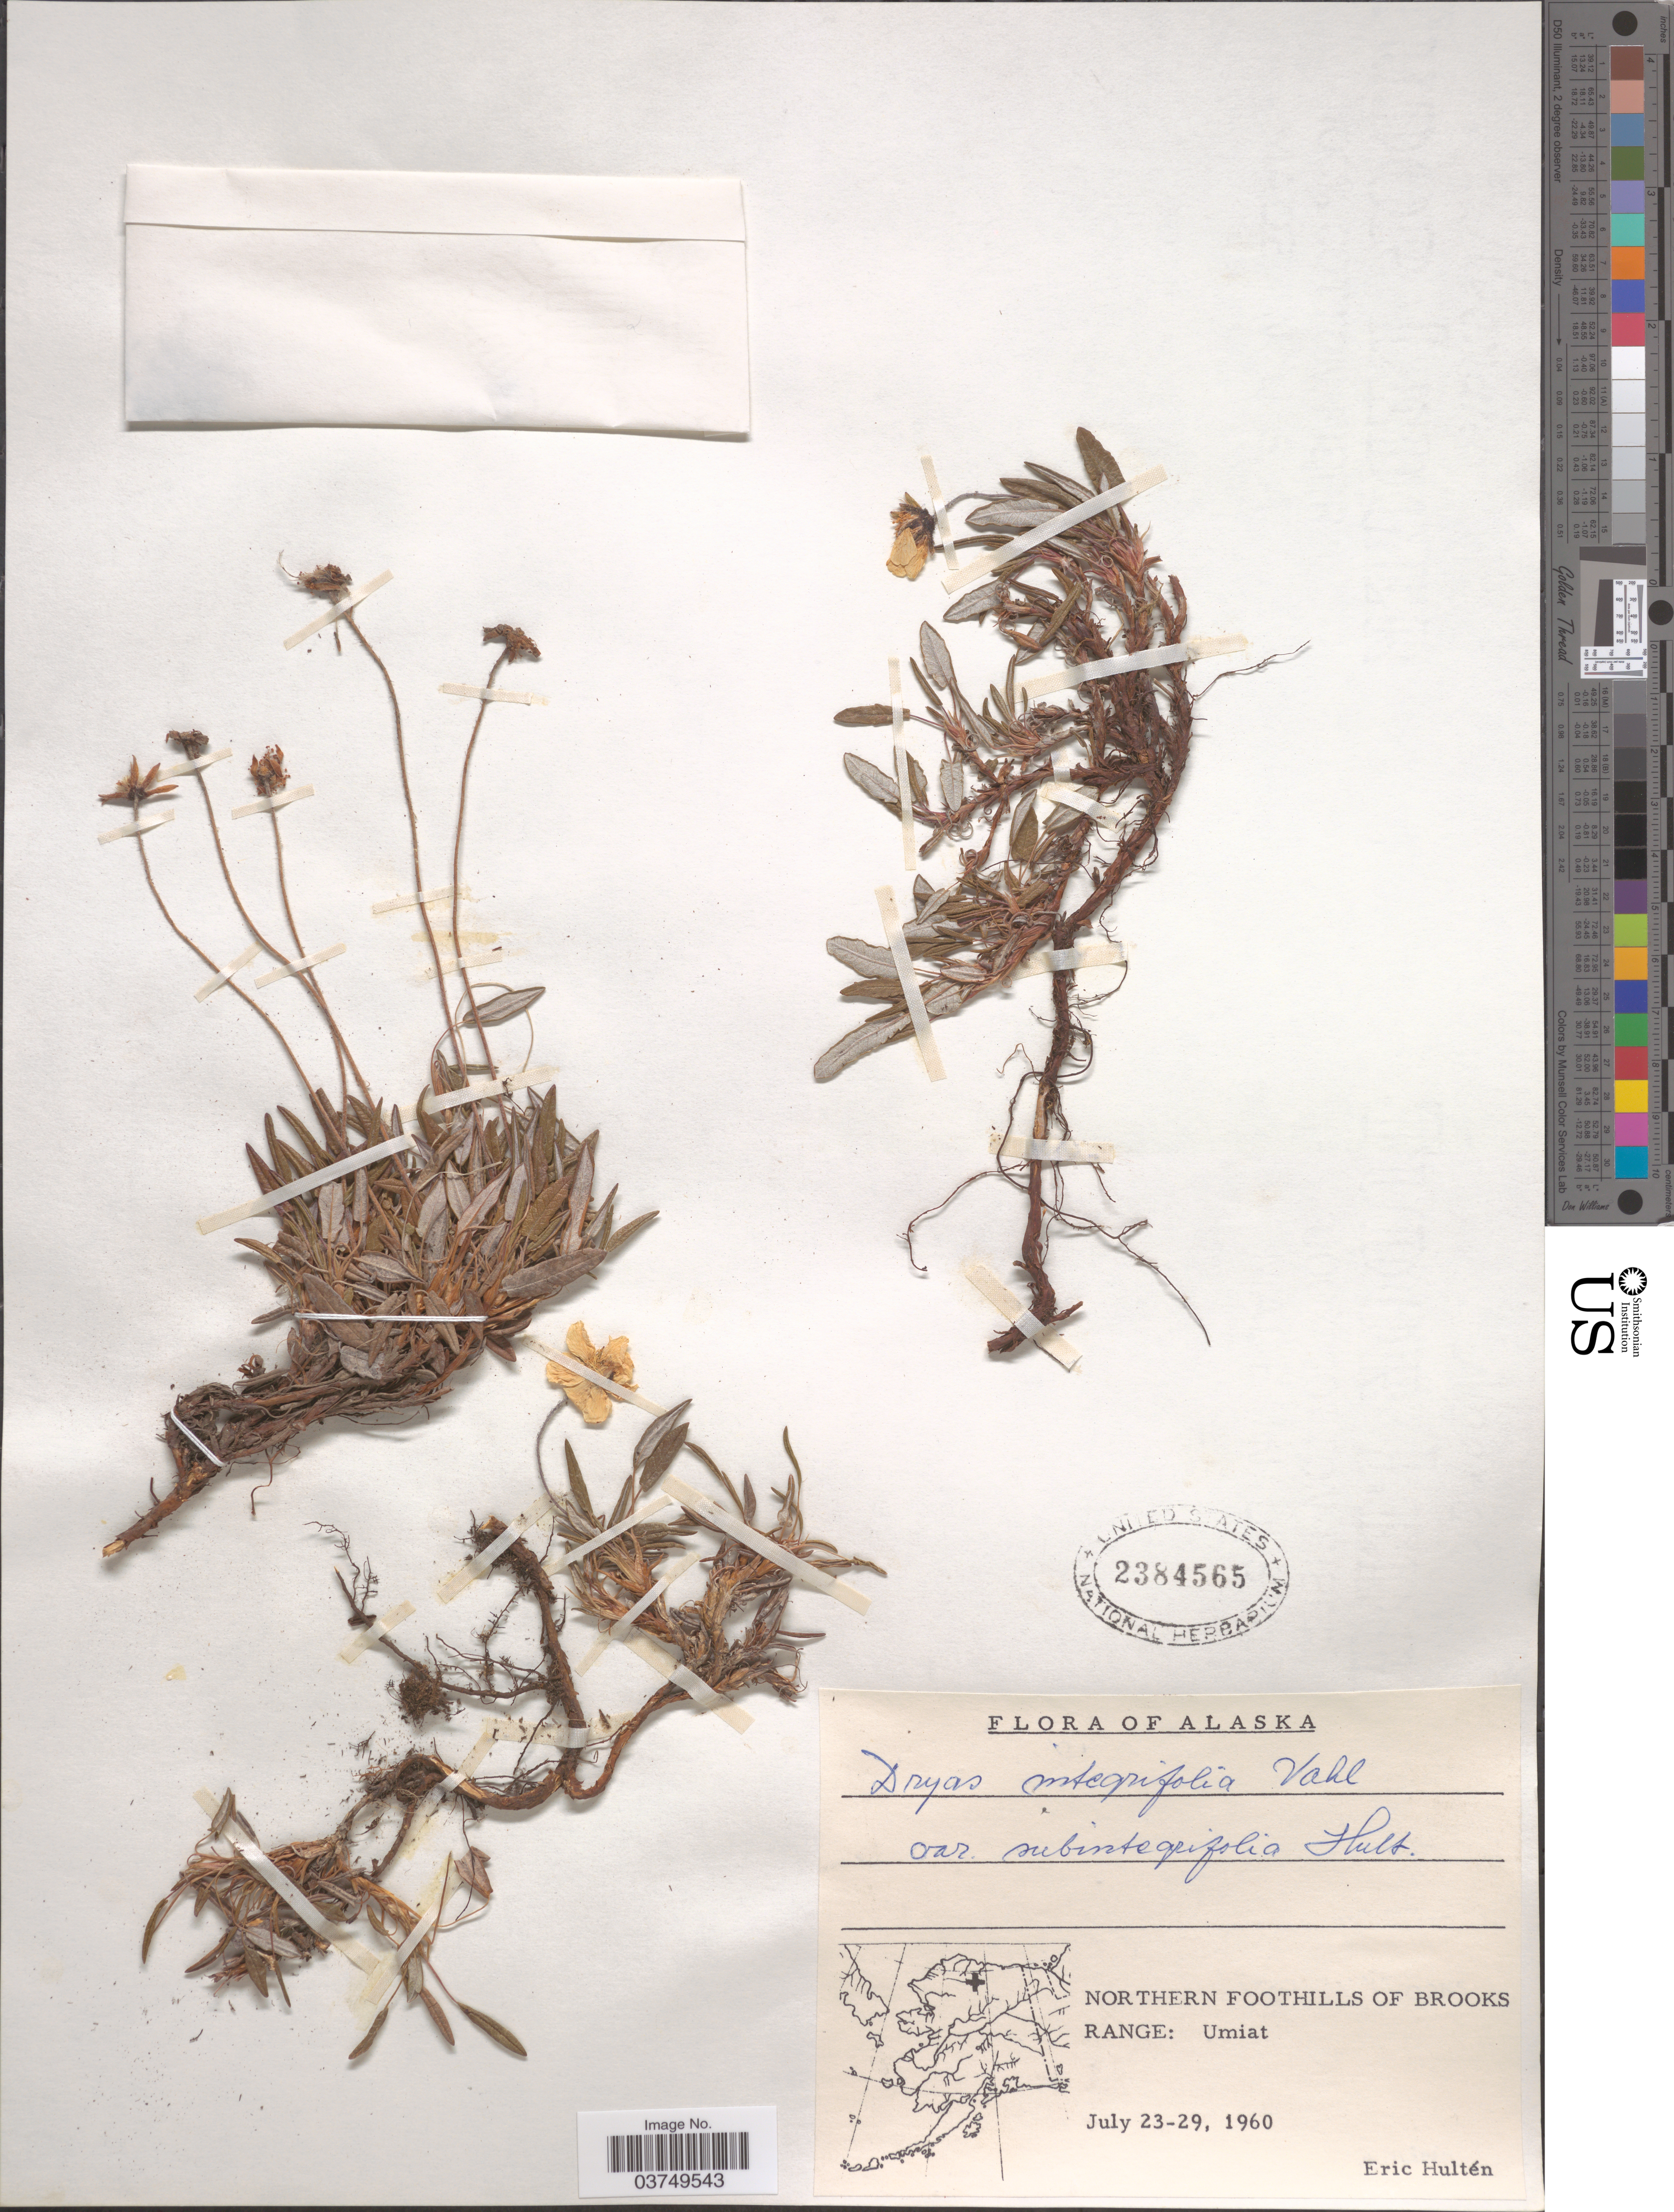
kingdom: Plantae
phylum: Tracheophyta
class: Magnoliopsida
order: Rosales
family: Rosaceae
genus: Dryas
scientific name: Dryas integrifolia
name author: Vahl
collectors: E. G. Hultén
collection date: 1960-07-23/1960-07-29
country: United States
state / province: Alaska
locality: Northern Foothills of Brooks Range: Umiat.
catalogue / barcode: US 2384565